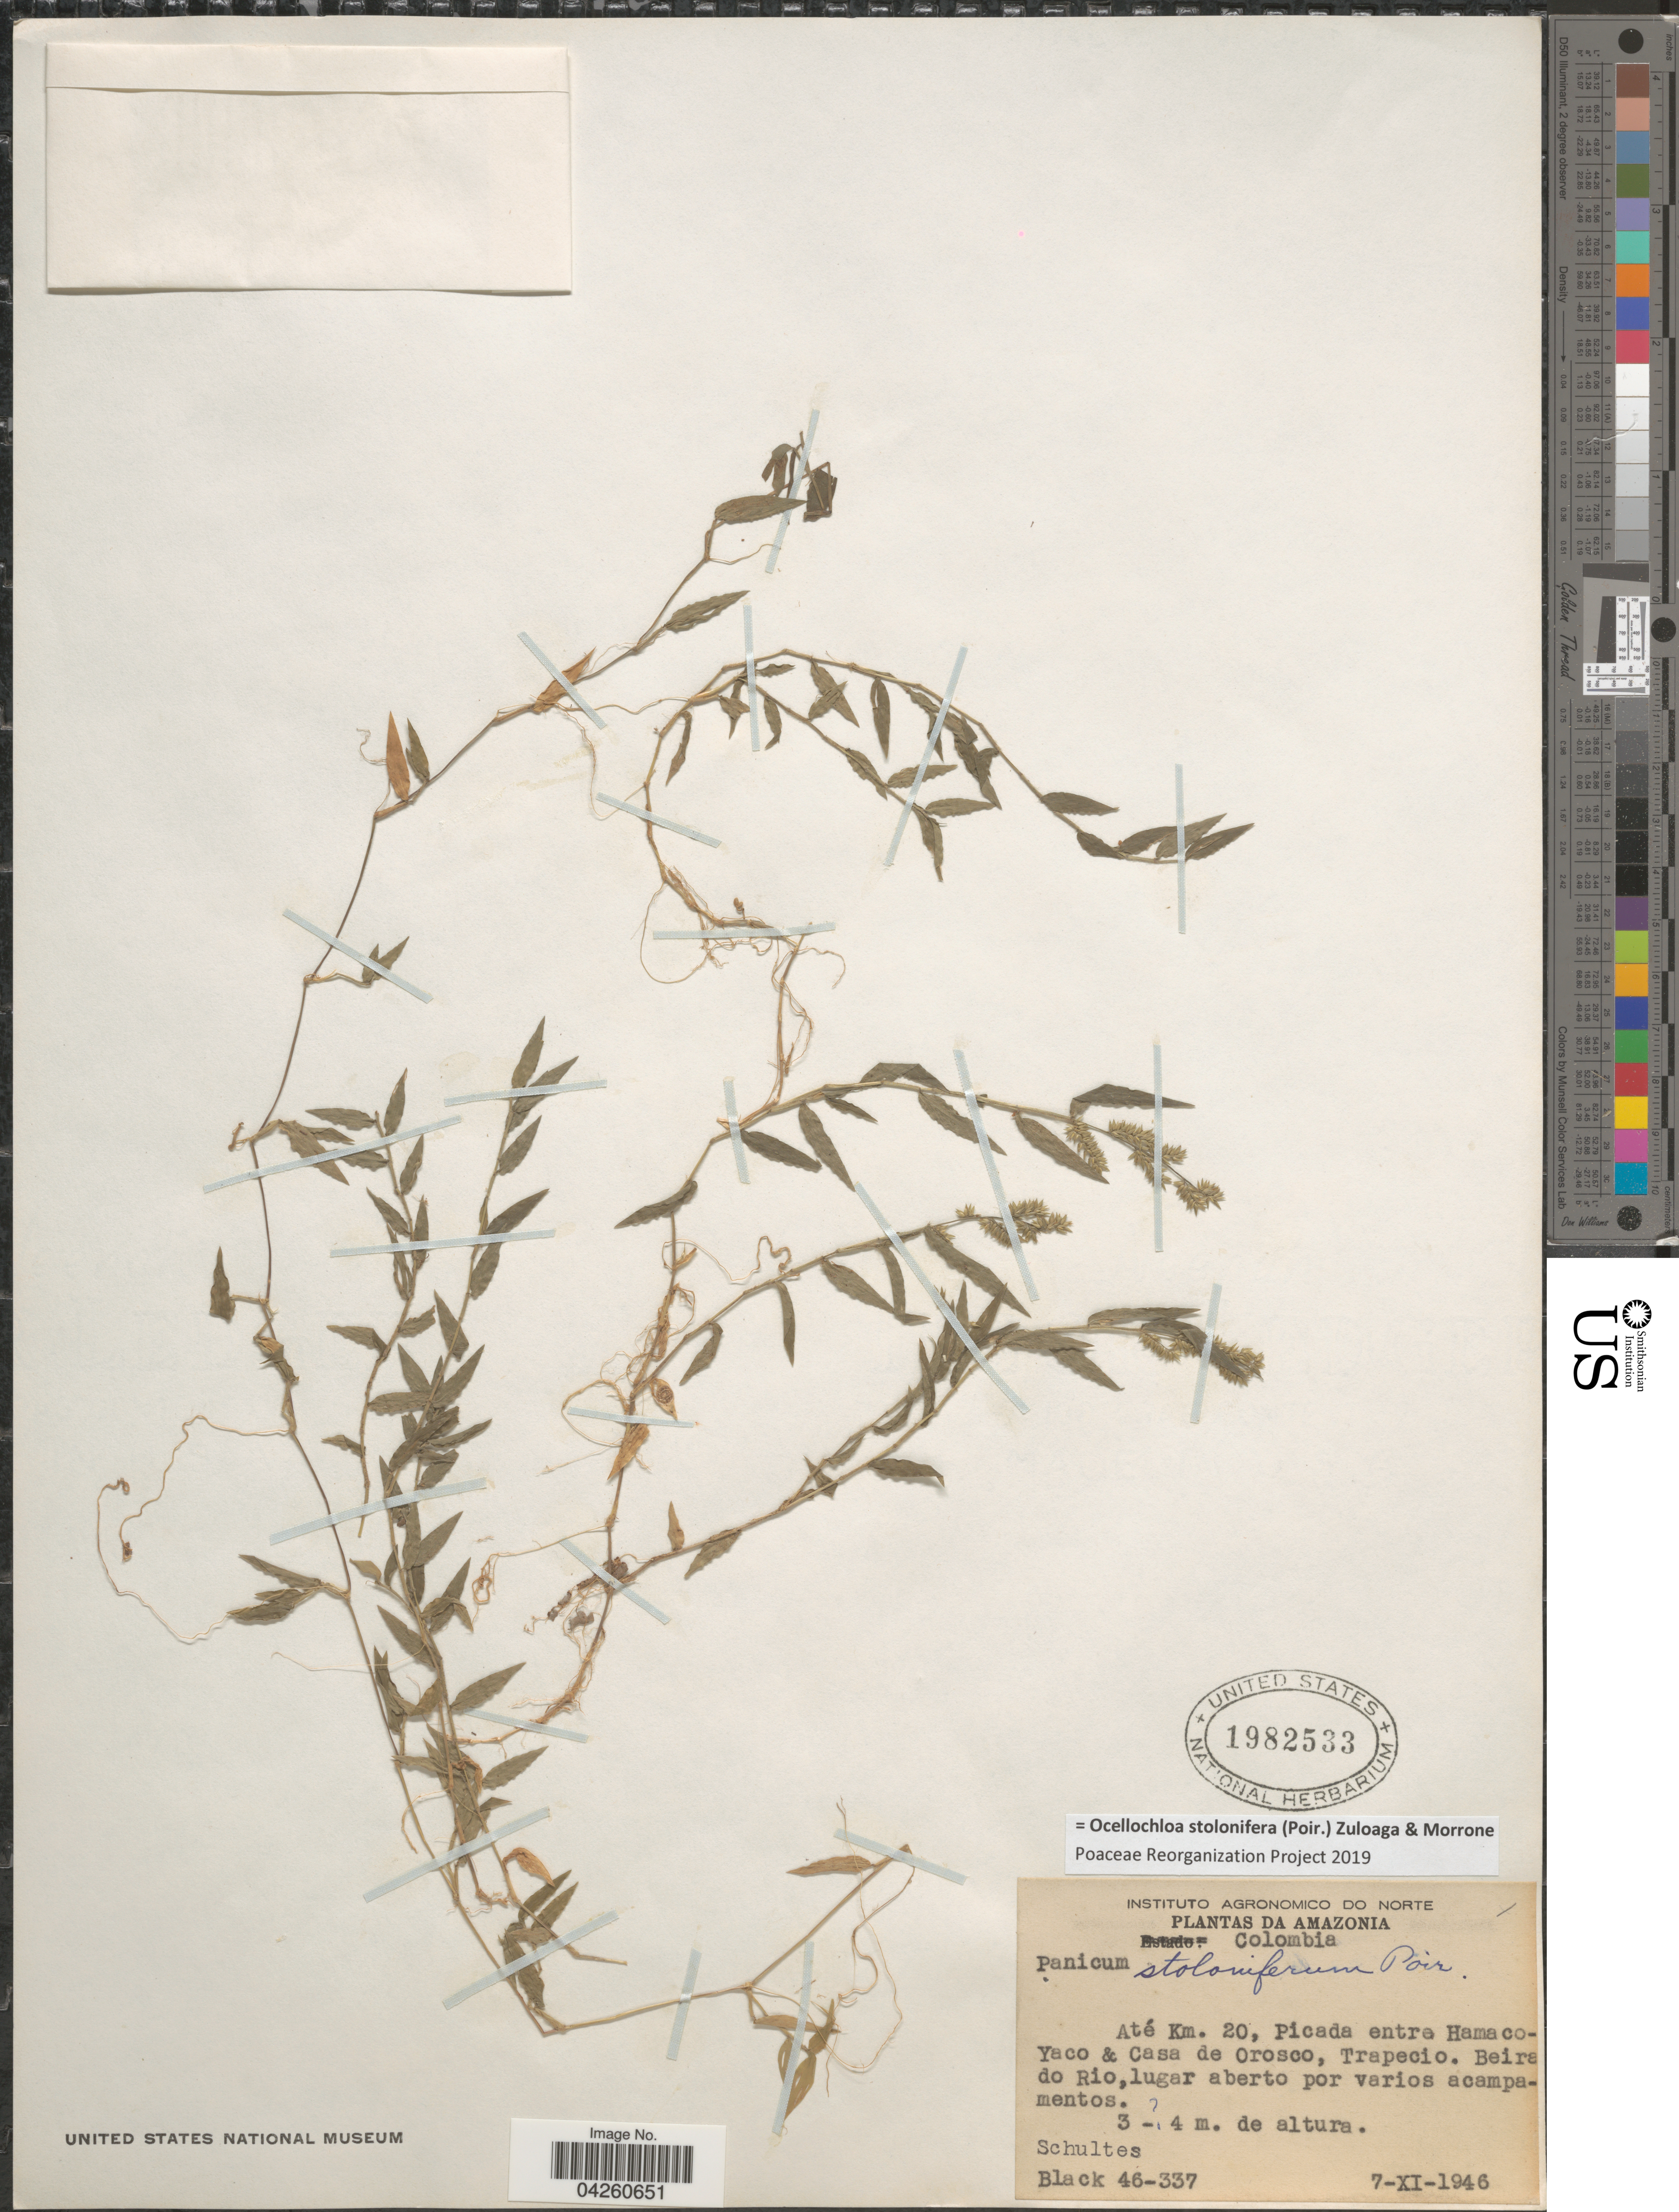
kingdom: Plantae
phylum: Tracheophyta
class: Liliopsida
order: Poales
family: Poaceae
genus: Ocellochloa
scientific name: Ocellochloa stolonifera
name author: (Poir.) Zuloaga & Morrone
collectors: -- Schultes & -- Black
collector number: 46-337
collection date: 1946-11-07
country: Colombia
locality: Amazonia. Aró Km. 20, Picada entre Hamaco-Yaco & Casa de Orosco, Trapecio. Beira do Rio, lugar aberto por varios acampamentos.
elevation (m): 3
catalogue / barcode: US 1982533